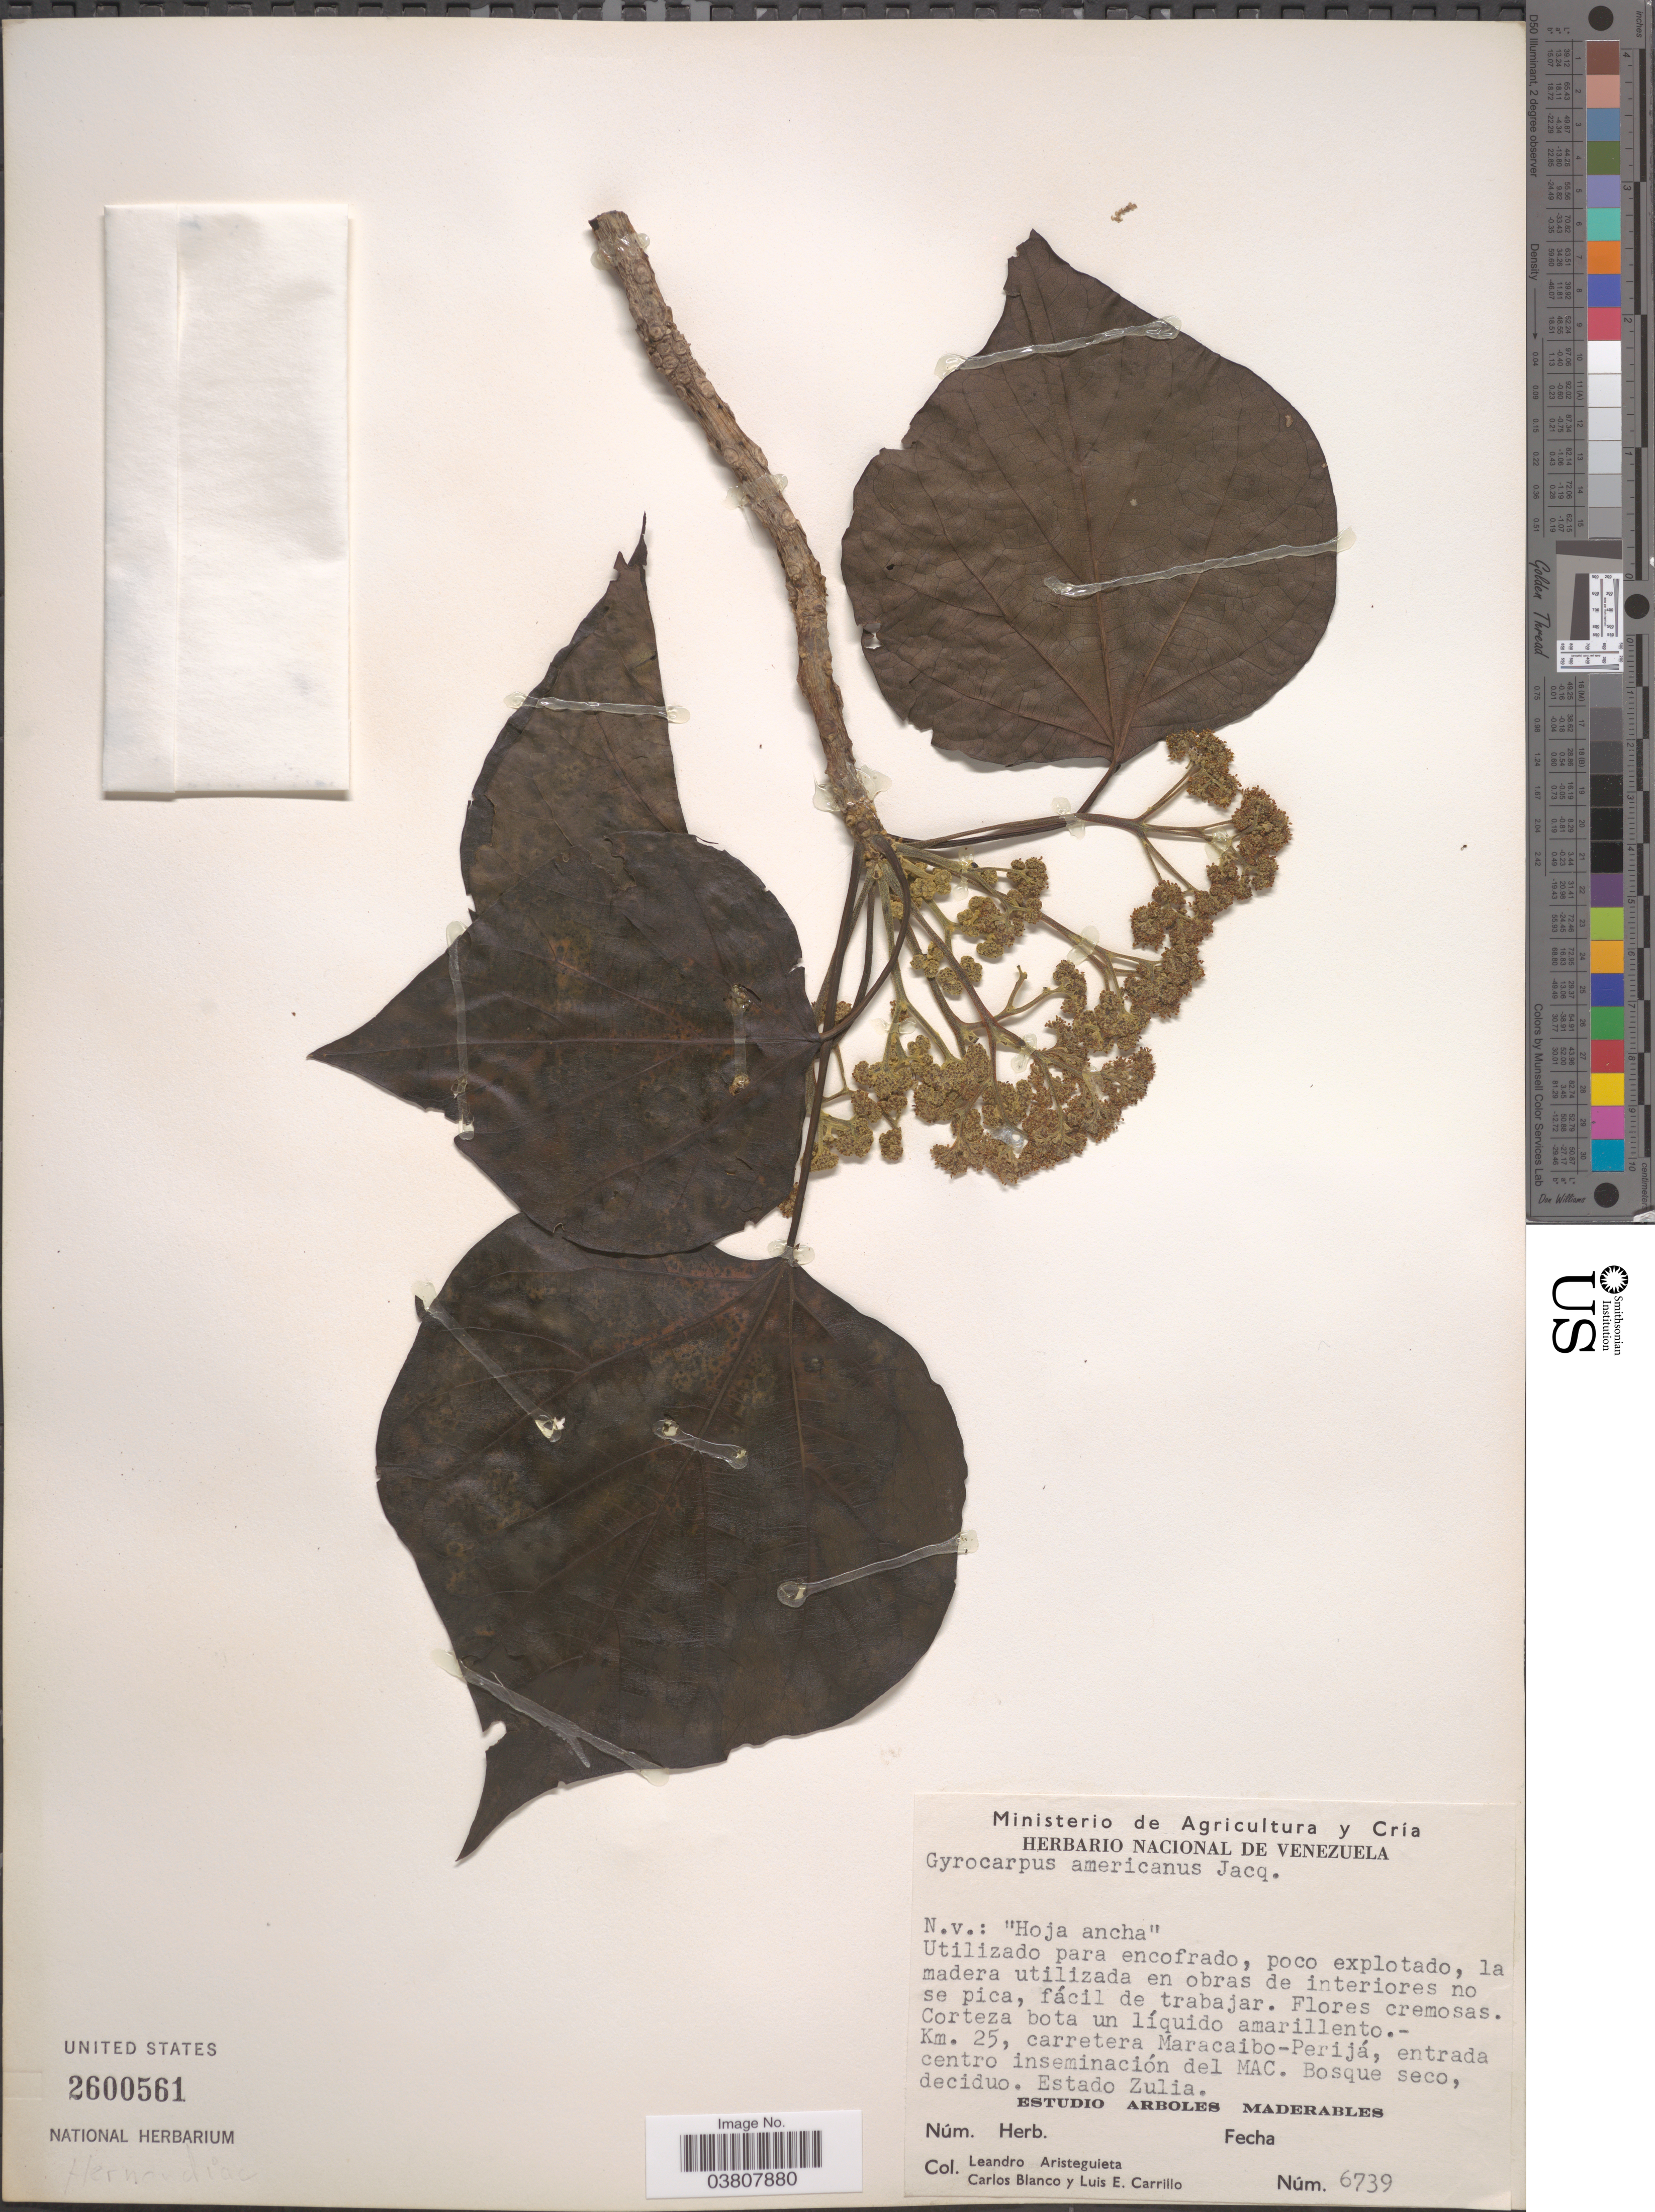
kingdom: Plantae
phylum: Tracheophyta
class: Magnoliopsida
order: Laurales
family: Hernandiaceae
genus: Gyrocarpus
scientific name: Gyrocarpus americanus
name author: Jacq.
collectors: L. Aristeguieta, C. Blanco & L. Carrillo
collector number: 6739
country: Venezuela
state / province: Zulia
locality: Km. 25, carretera Maracaibo-Perijá, entrada centro inseminación del MAC. Estudio Arboles Maderables [unsure placement]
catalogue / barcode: US 2600561